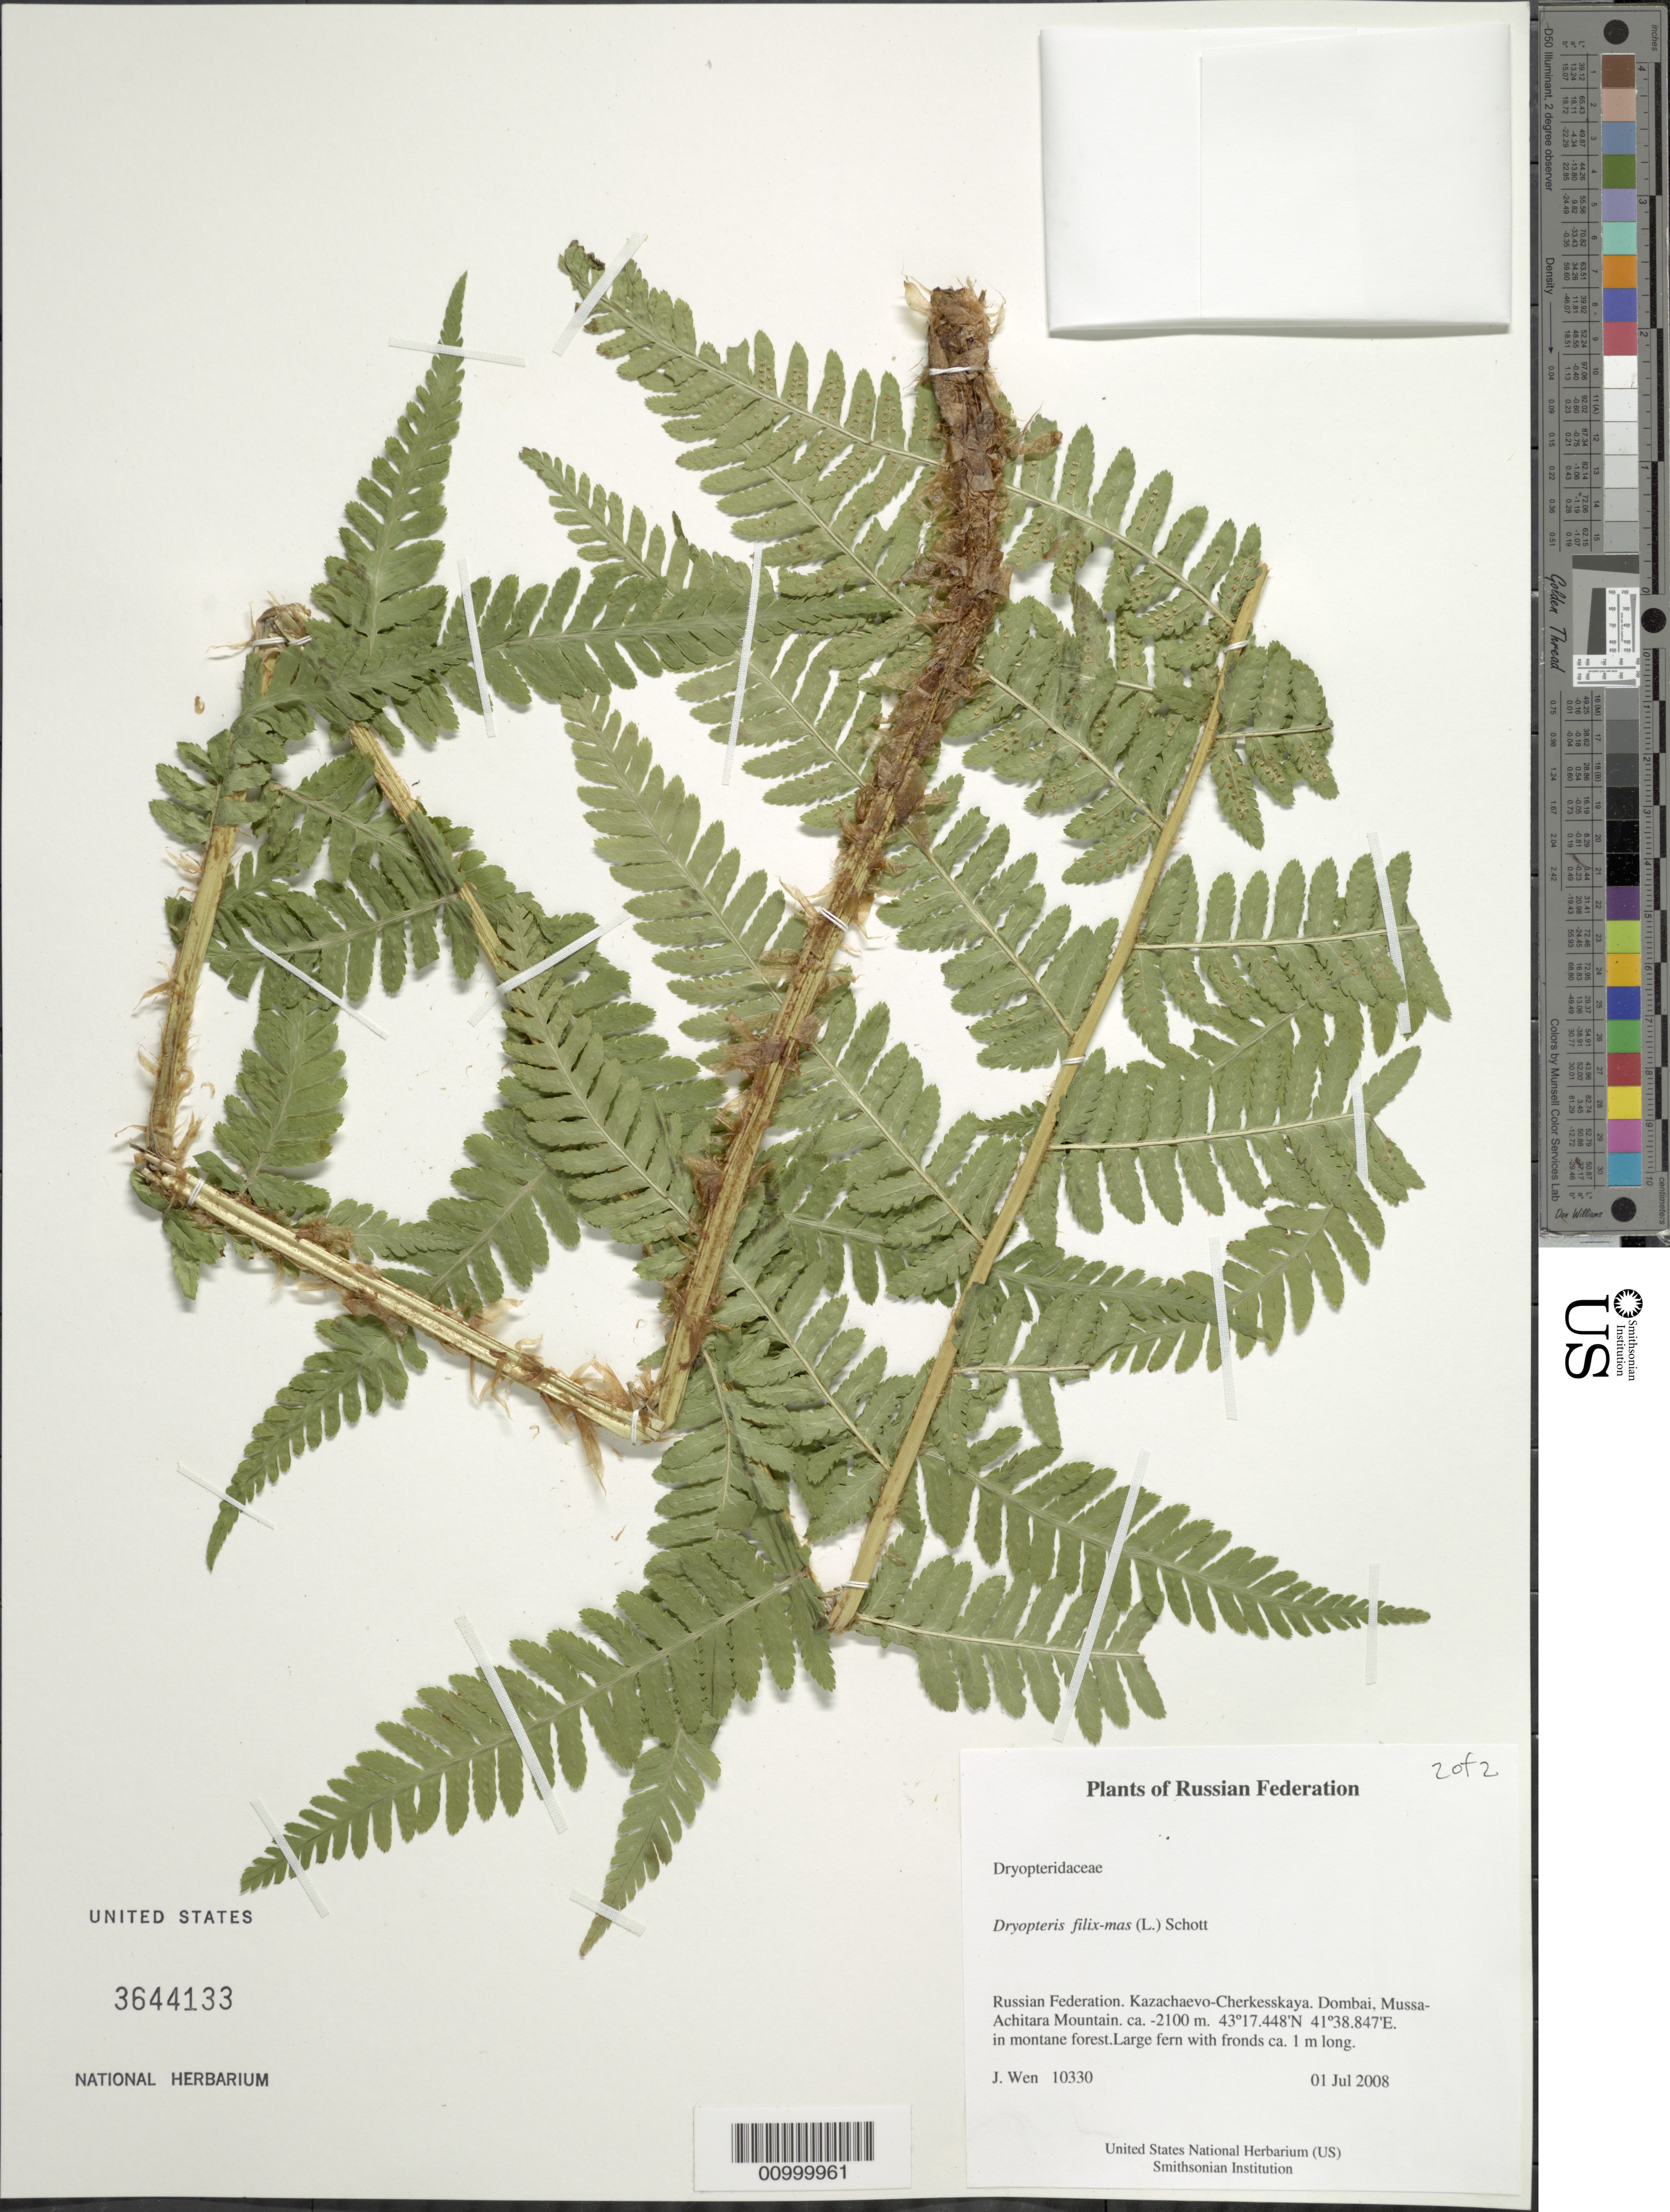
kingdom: Plantae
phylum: Tracheophyta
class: Polypodiopsida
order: Polypodiales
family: Dryopteridaceae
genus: Dryopteris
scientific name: Dryopteris filix-mas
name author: (L.) Schott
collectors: J. Wen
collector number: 10330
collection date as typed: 01 Jul 2008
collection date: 2008-07-01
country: Russian Federation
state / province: Karachay-Cherkess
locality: Dombai, Mussa-Achitara Mountain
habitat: In montane forest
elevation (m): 2100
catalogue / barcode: US 3644133